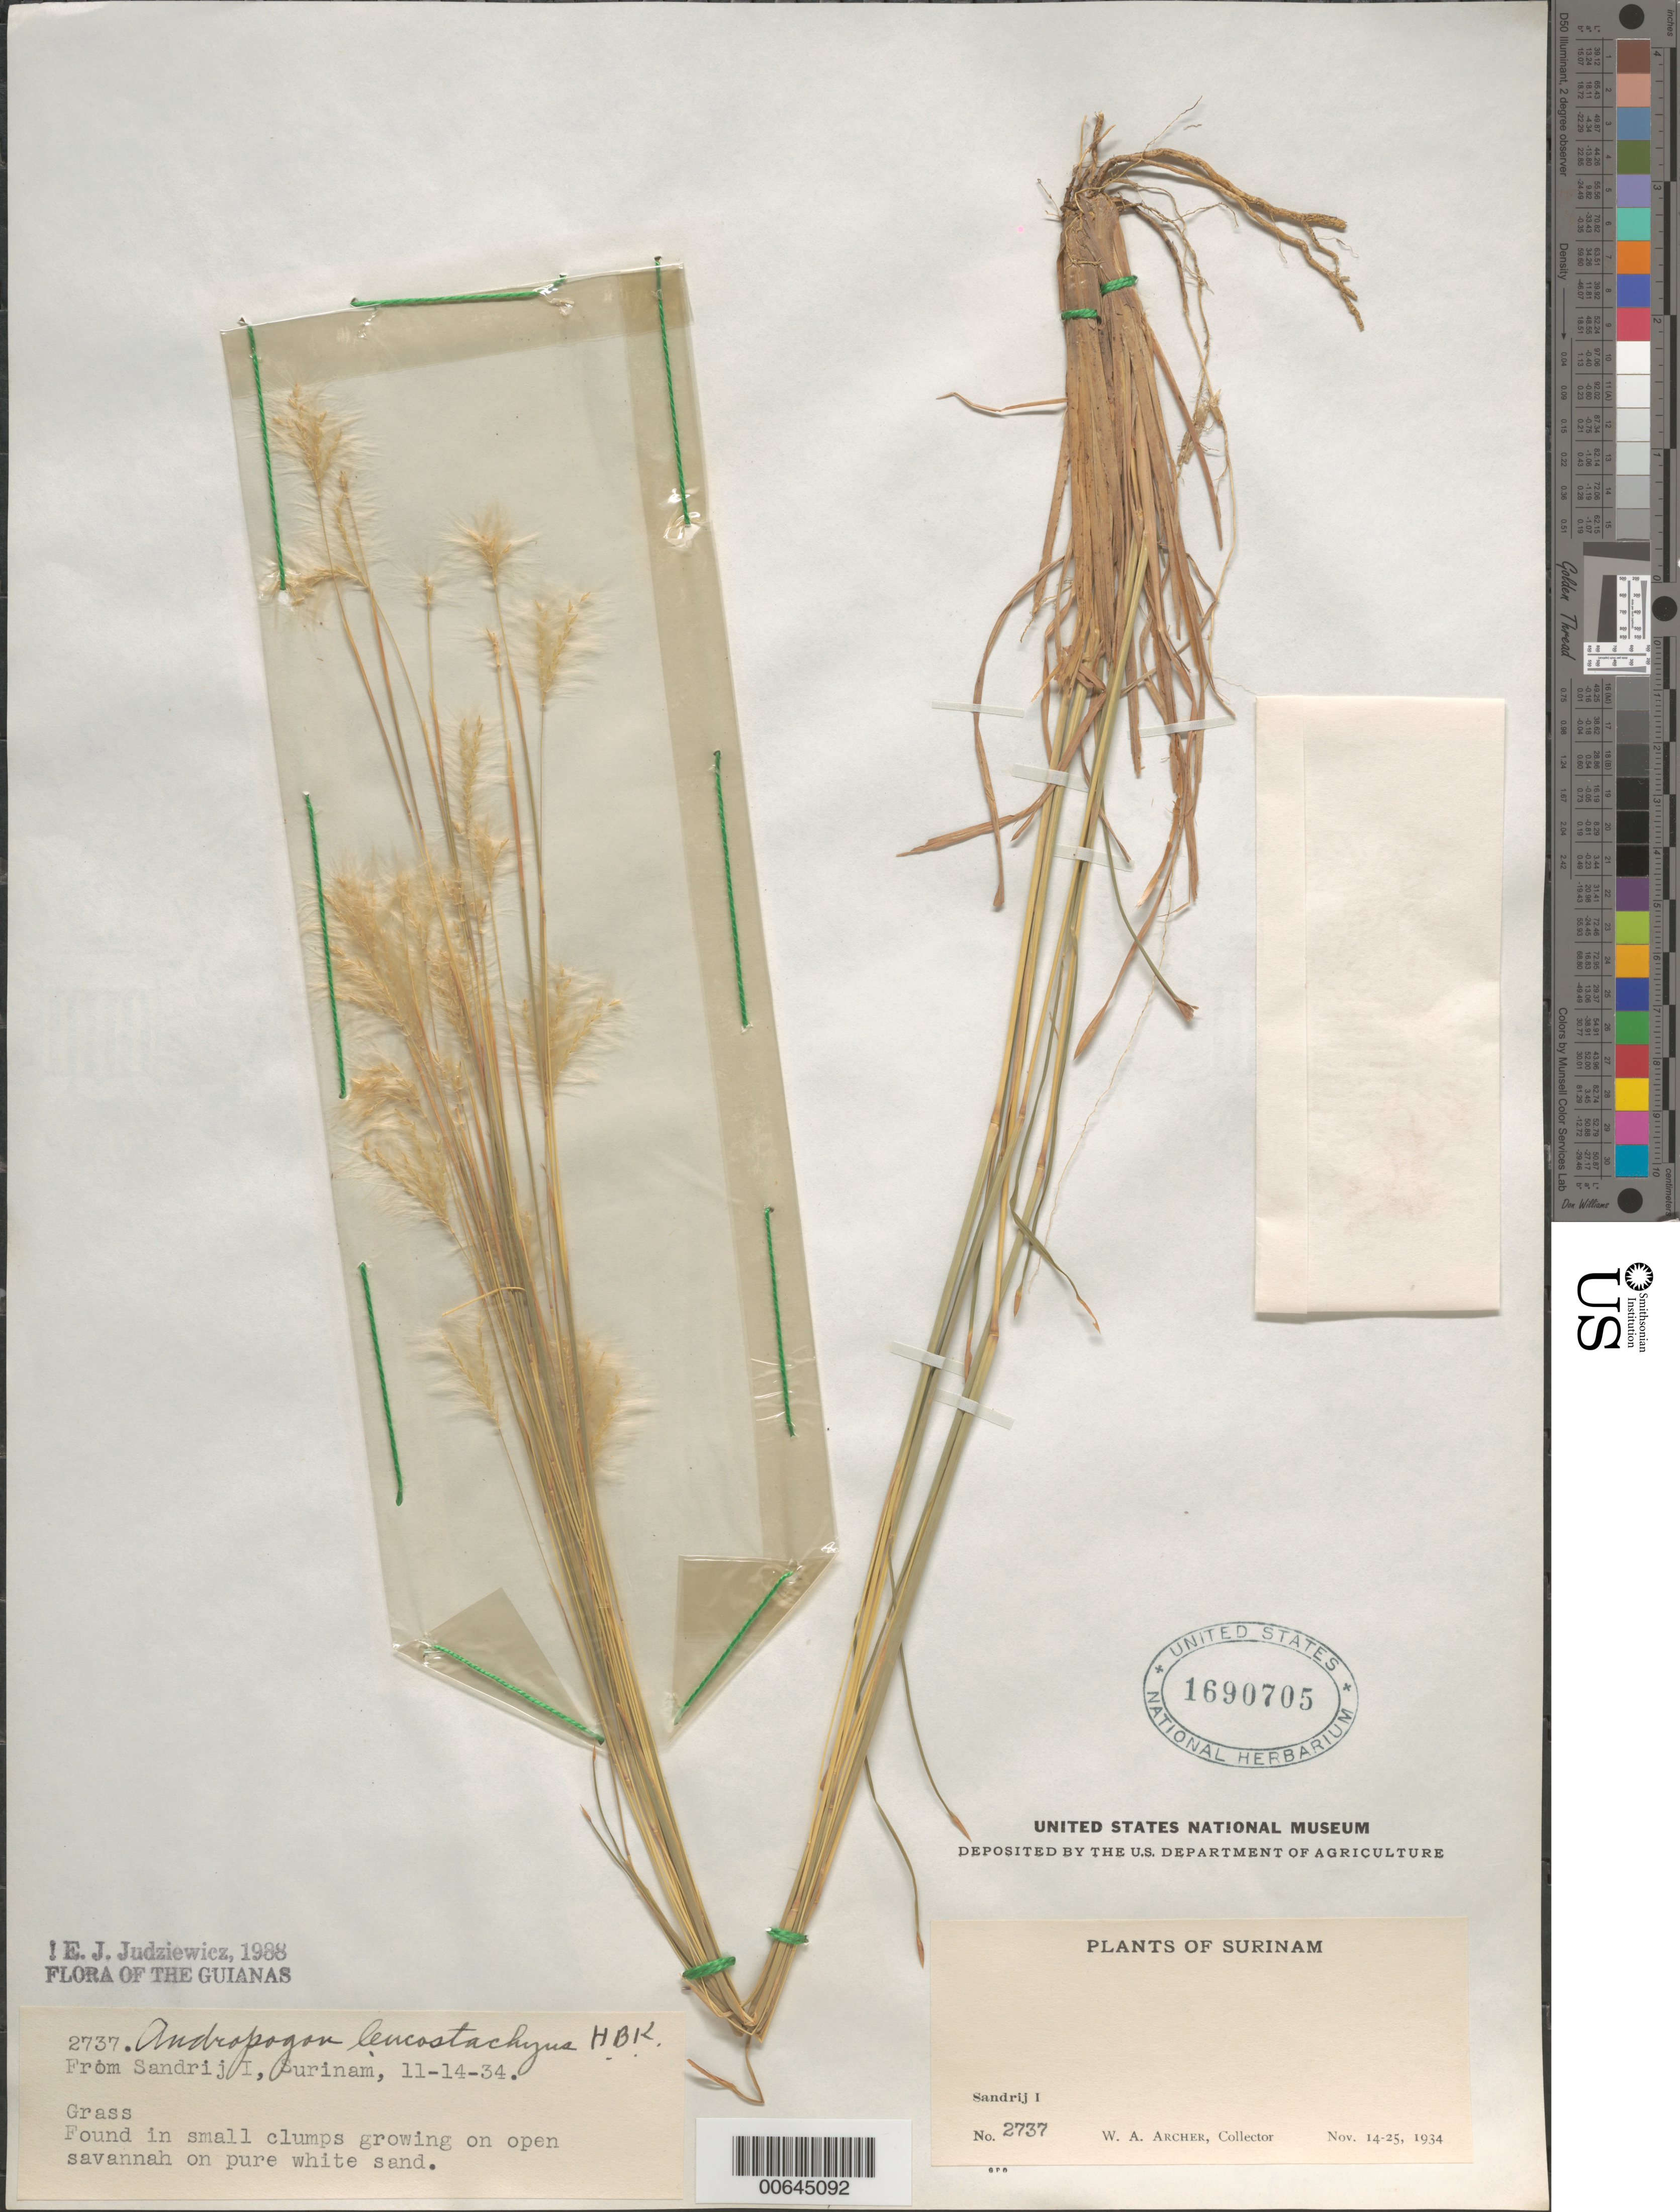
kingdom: Plantae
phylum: Tracheophyta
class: Liliopsida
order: Poales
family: Poaceae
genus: Andropogon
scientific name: Andropogon leucostachyus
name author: Kunth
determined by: Judziewicz, E. J.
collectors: W. A. Archer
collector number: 2737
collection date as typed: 14-Nov-34 to 25-Nov-34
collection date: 1934-11-14/1934-11-25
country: Suriname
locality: Zanderij I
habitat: Open savanna on pure white sand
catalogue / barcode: US 1690705